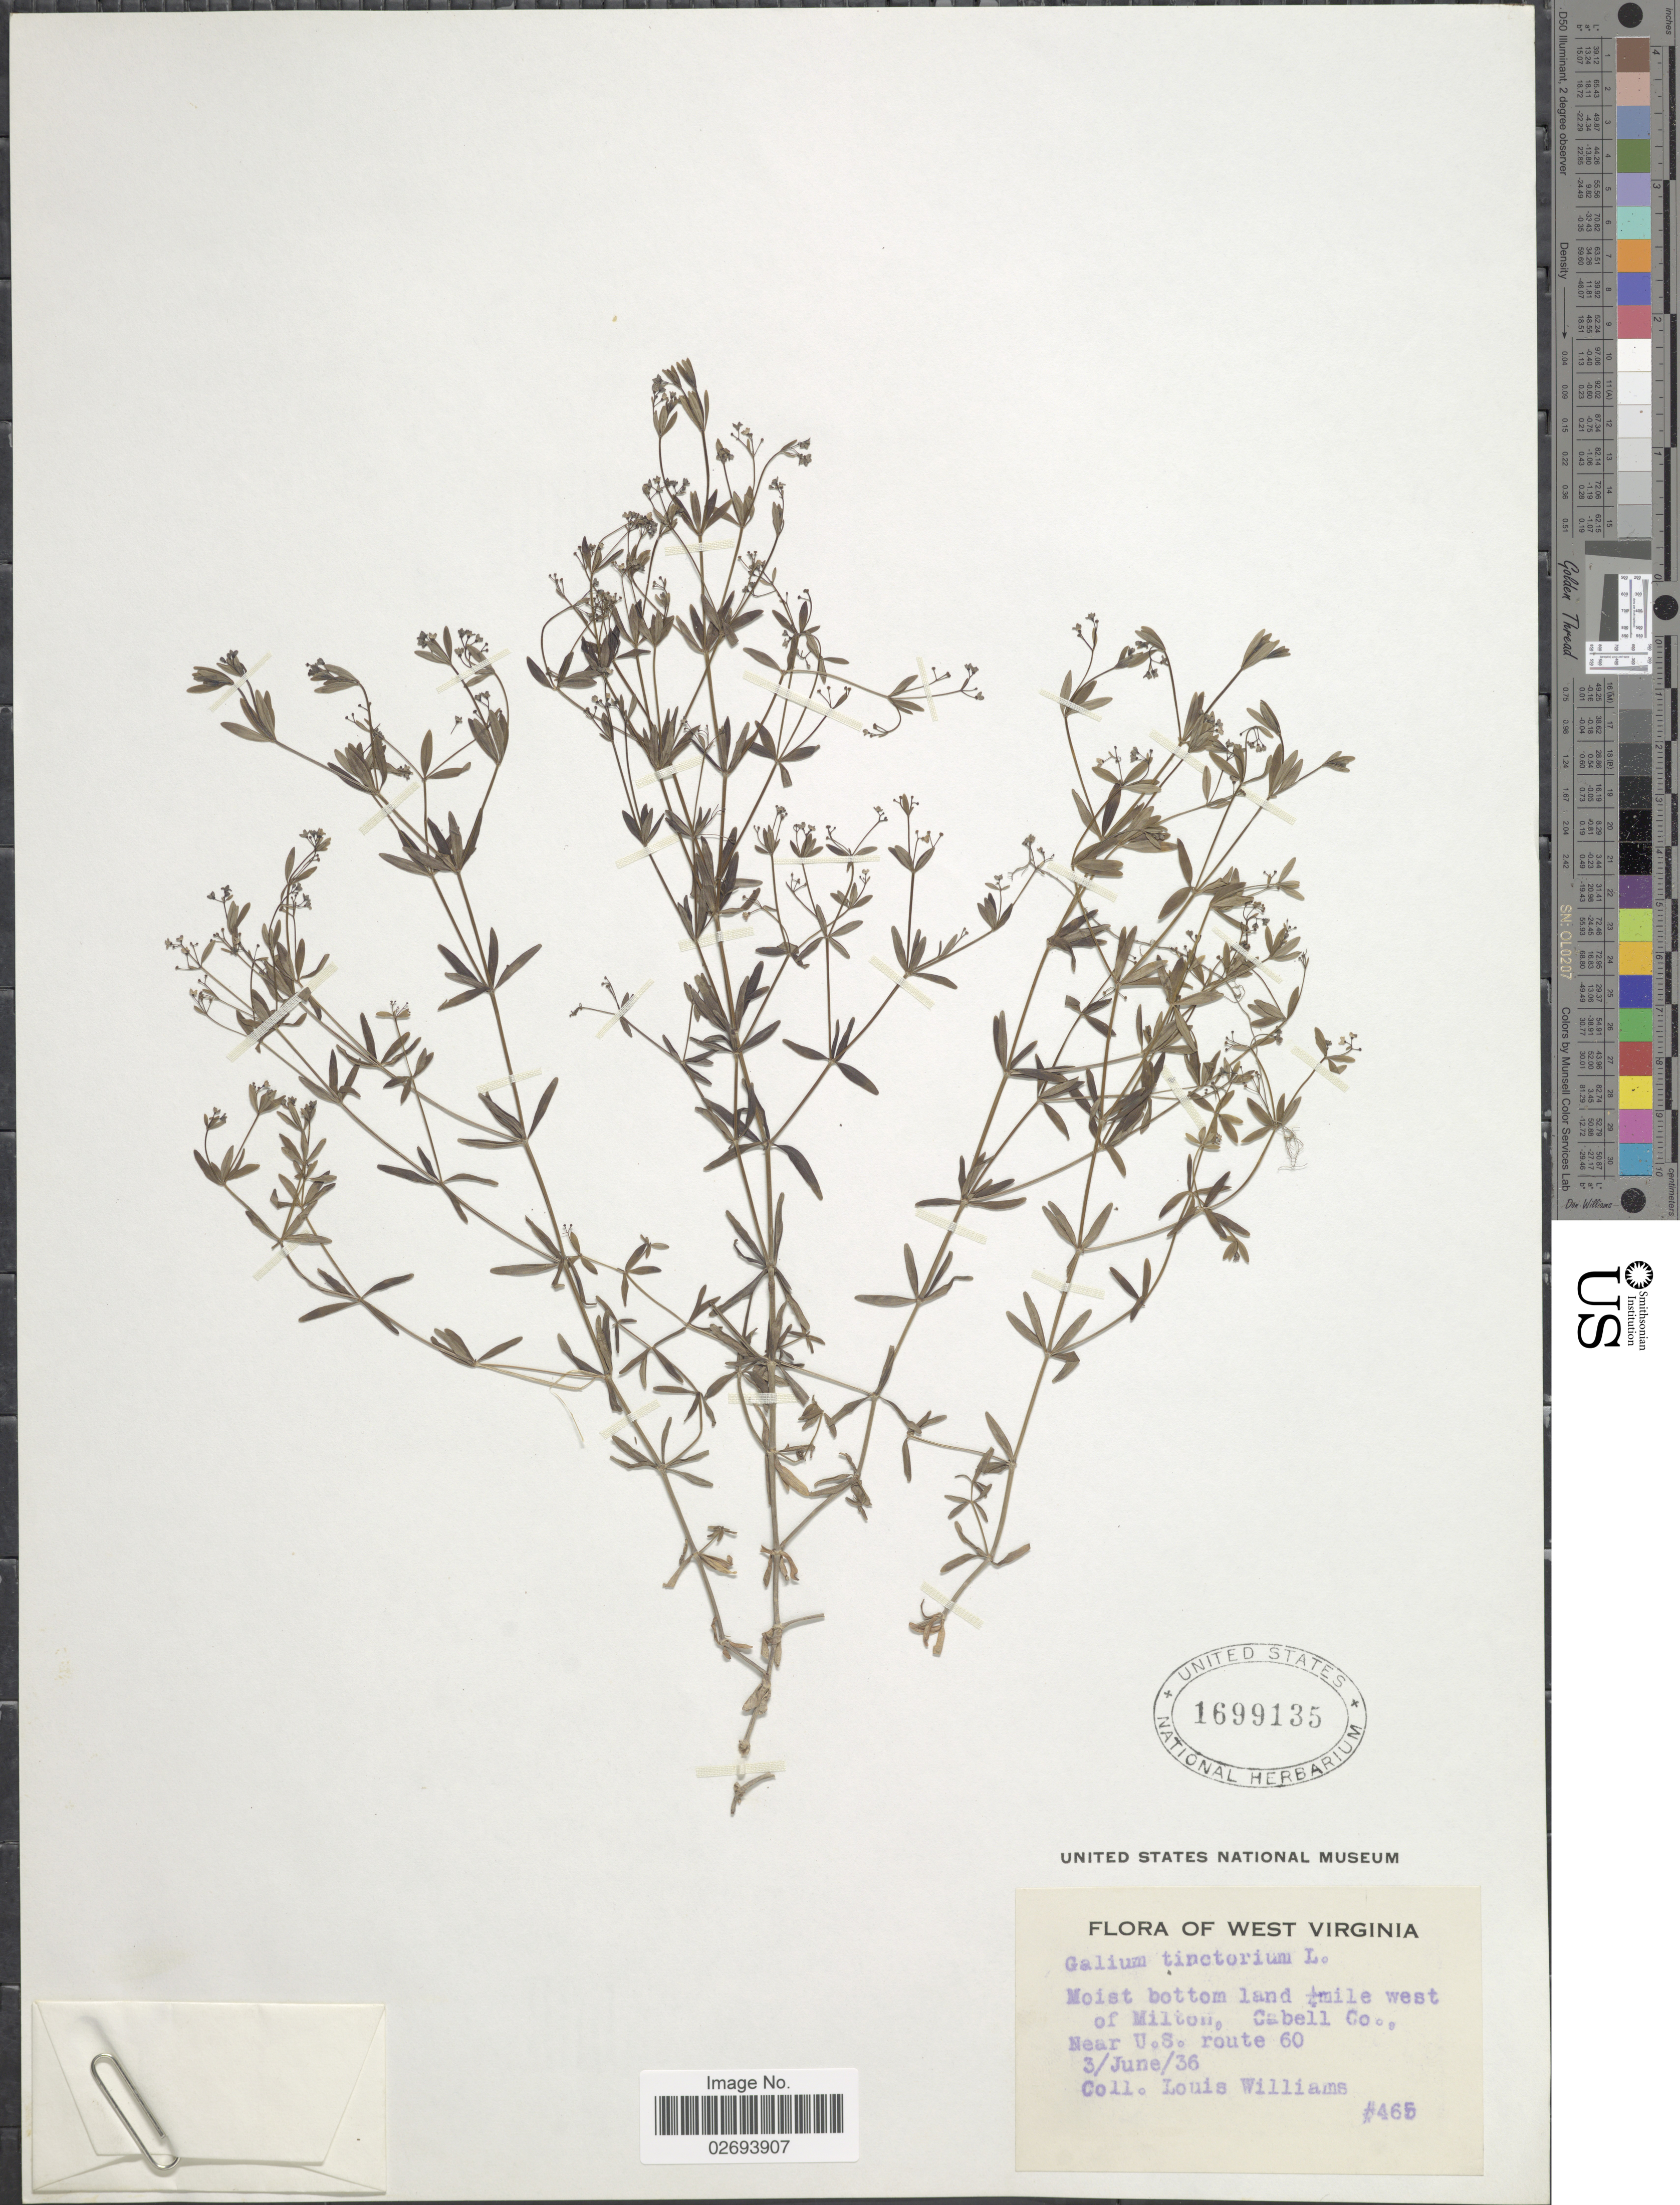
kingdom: Plantae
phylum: Tracheophyta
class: Magnoliopsida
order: Gentianales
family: Rubiaceae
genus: Galium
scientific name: Galium tinctorium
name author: (L.) Scop.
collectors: L. O. Williams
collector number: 465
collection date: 1936-06-03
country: United States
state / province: West Virginia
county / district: Cabell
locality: Moist bottom land ¼ mile west of Milton, Cabell Co. Near U.S. route 60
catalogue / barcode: US 1699135